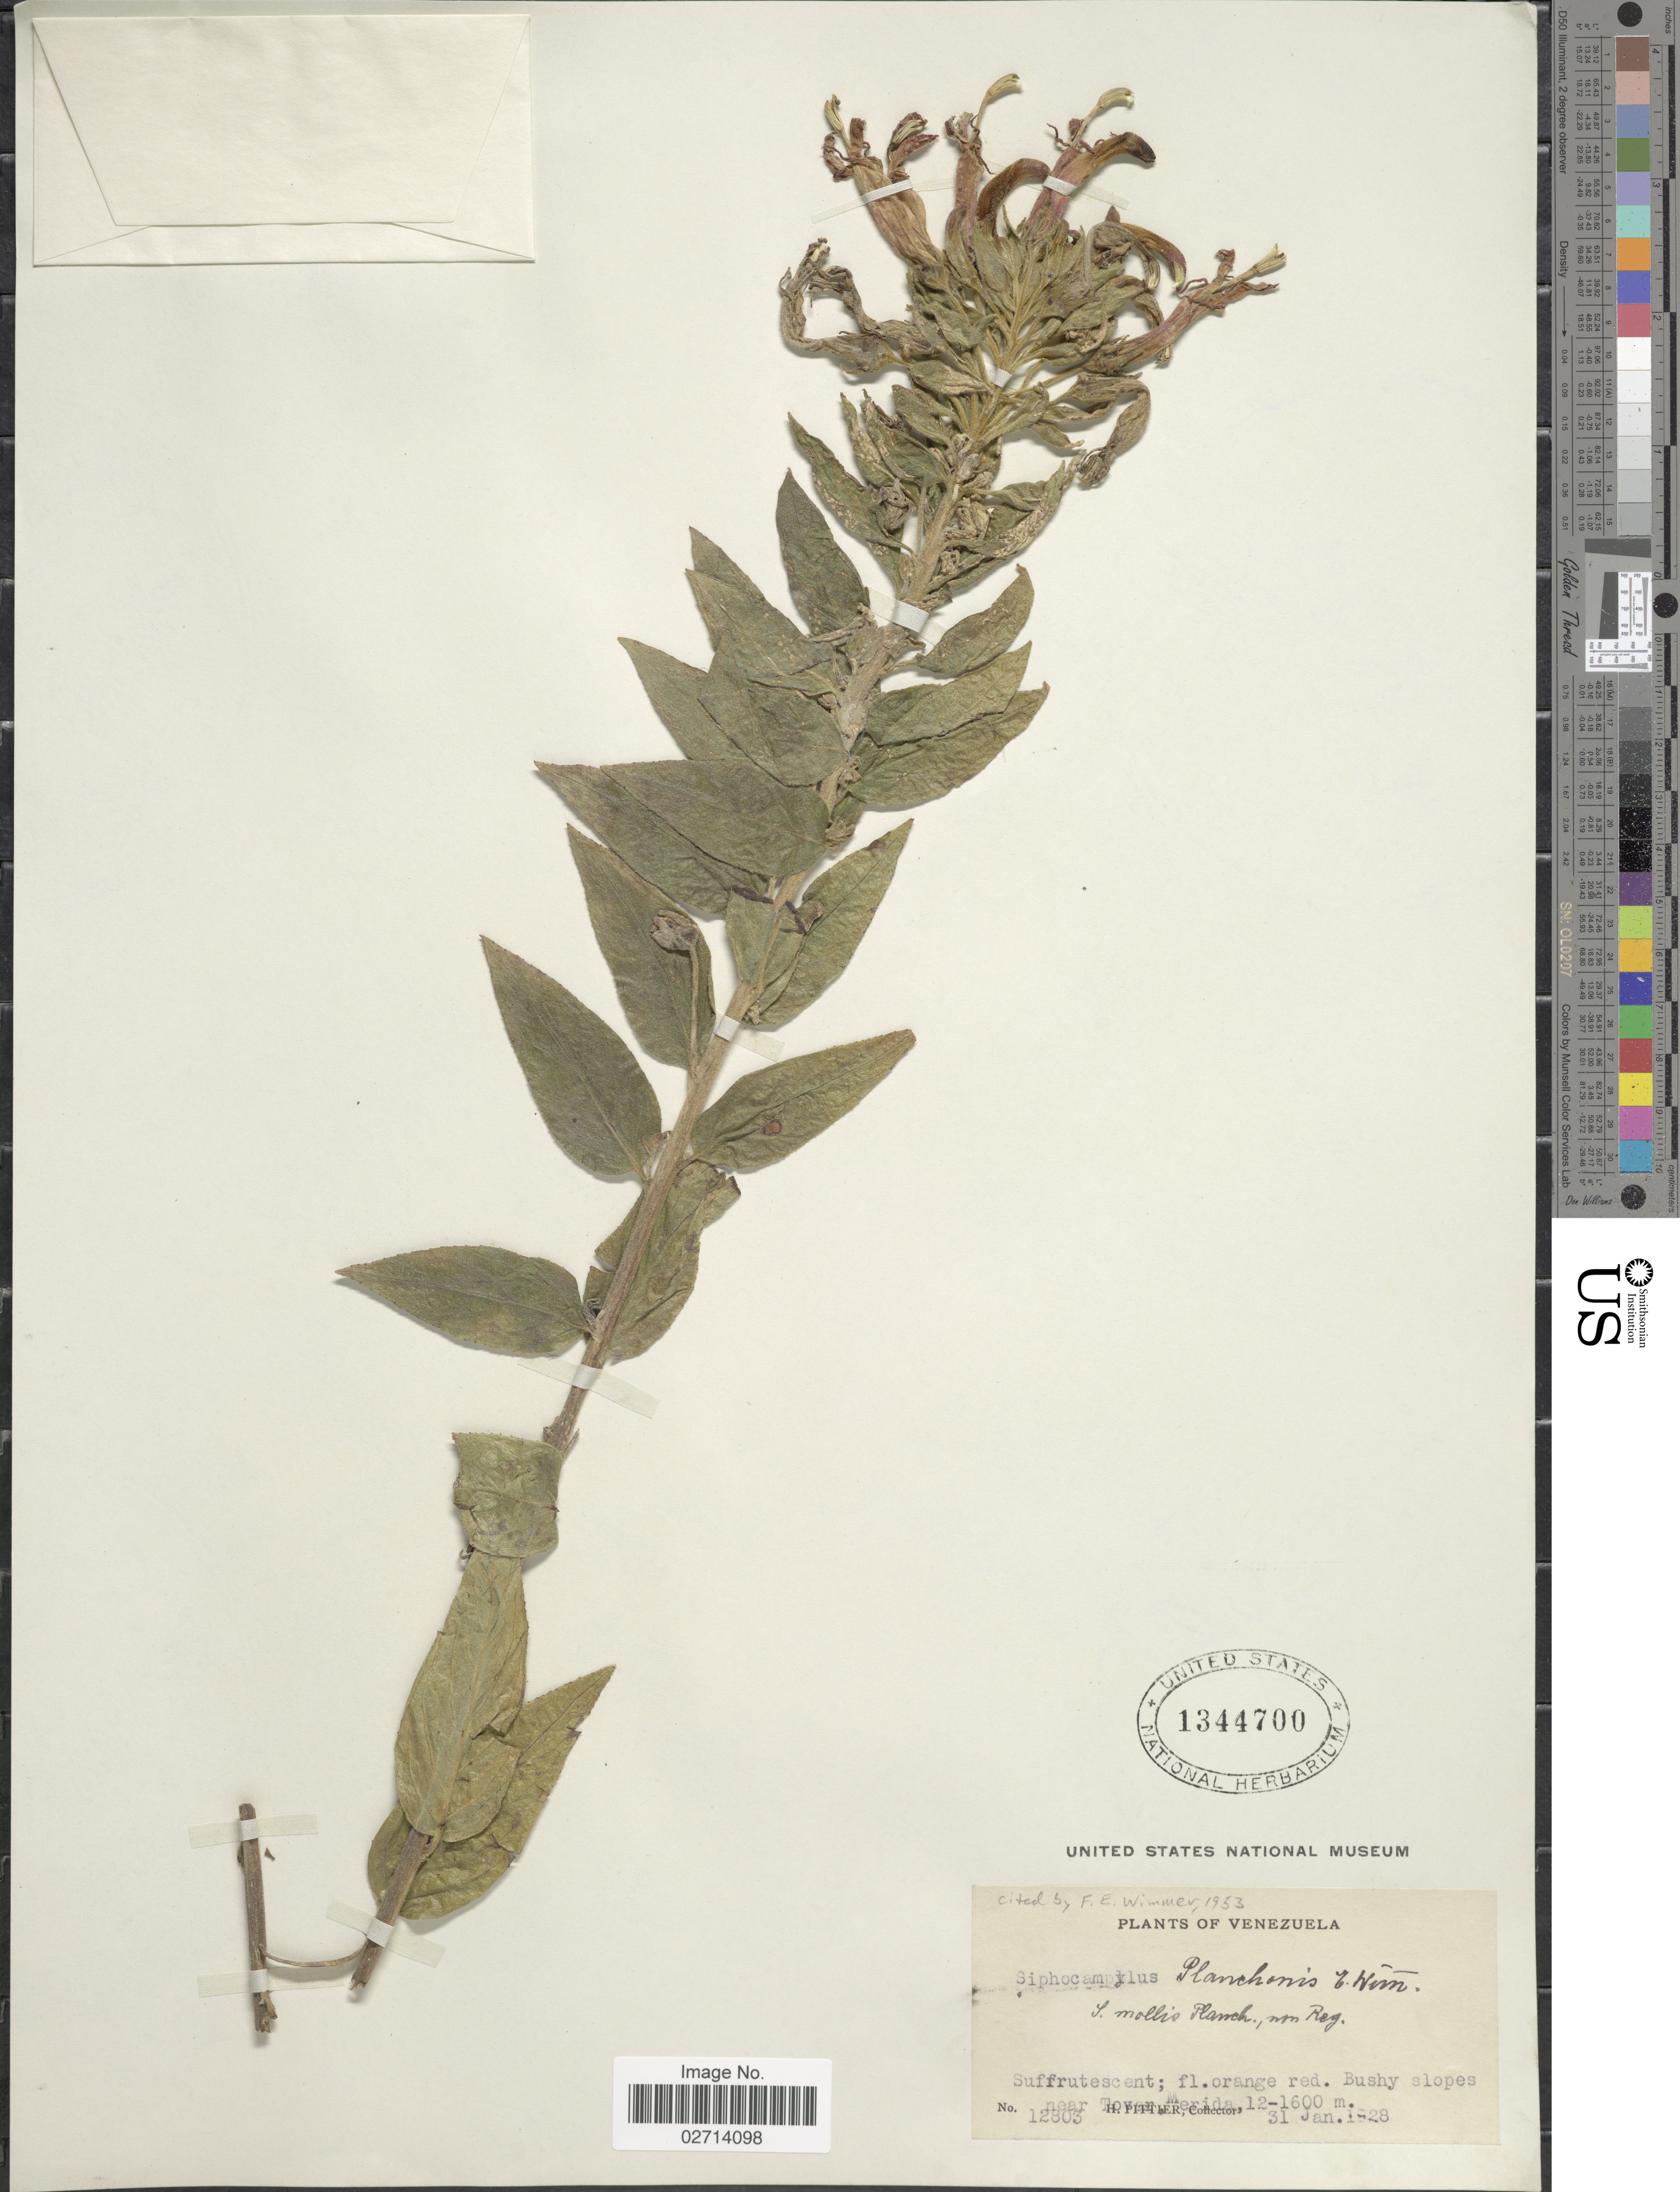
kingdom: Plantae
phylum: Tracheophyta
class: Magnoliopsida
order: Asterales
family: Campanulaceae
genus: Siphocampylus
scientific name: Siphocampylus planchonis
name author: E. Wimm.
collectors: H. F. Pittier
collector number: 12803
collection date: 1928-01-31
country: Venezuela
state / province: Mérida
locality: Near Tovar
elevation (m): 1200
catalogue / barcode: US 1344700